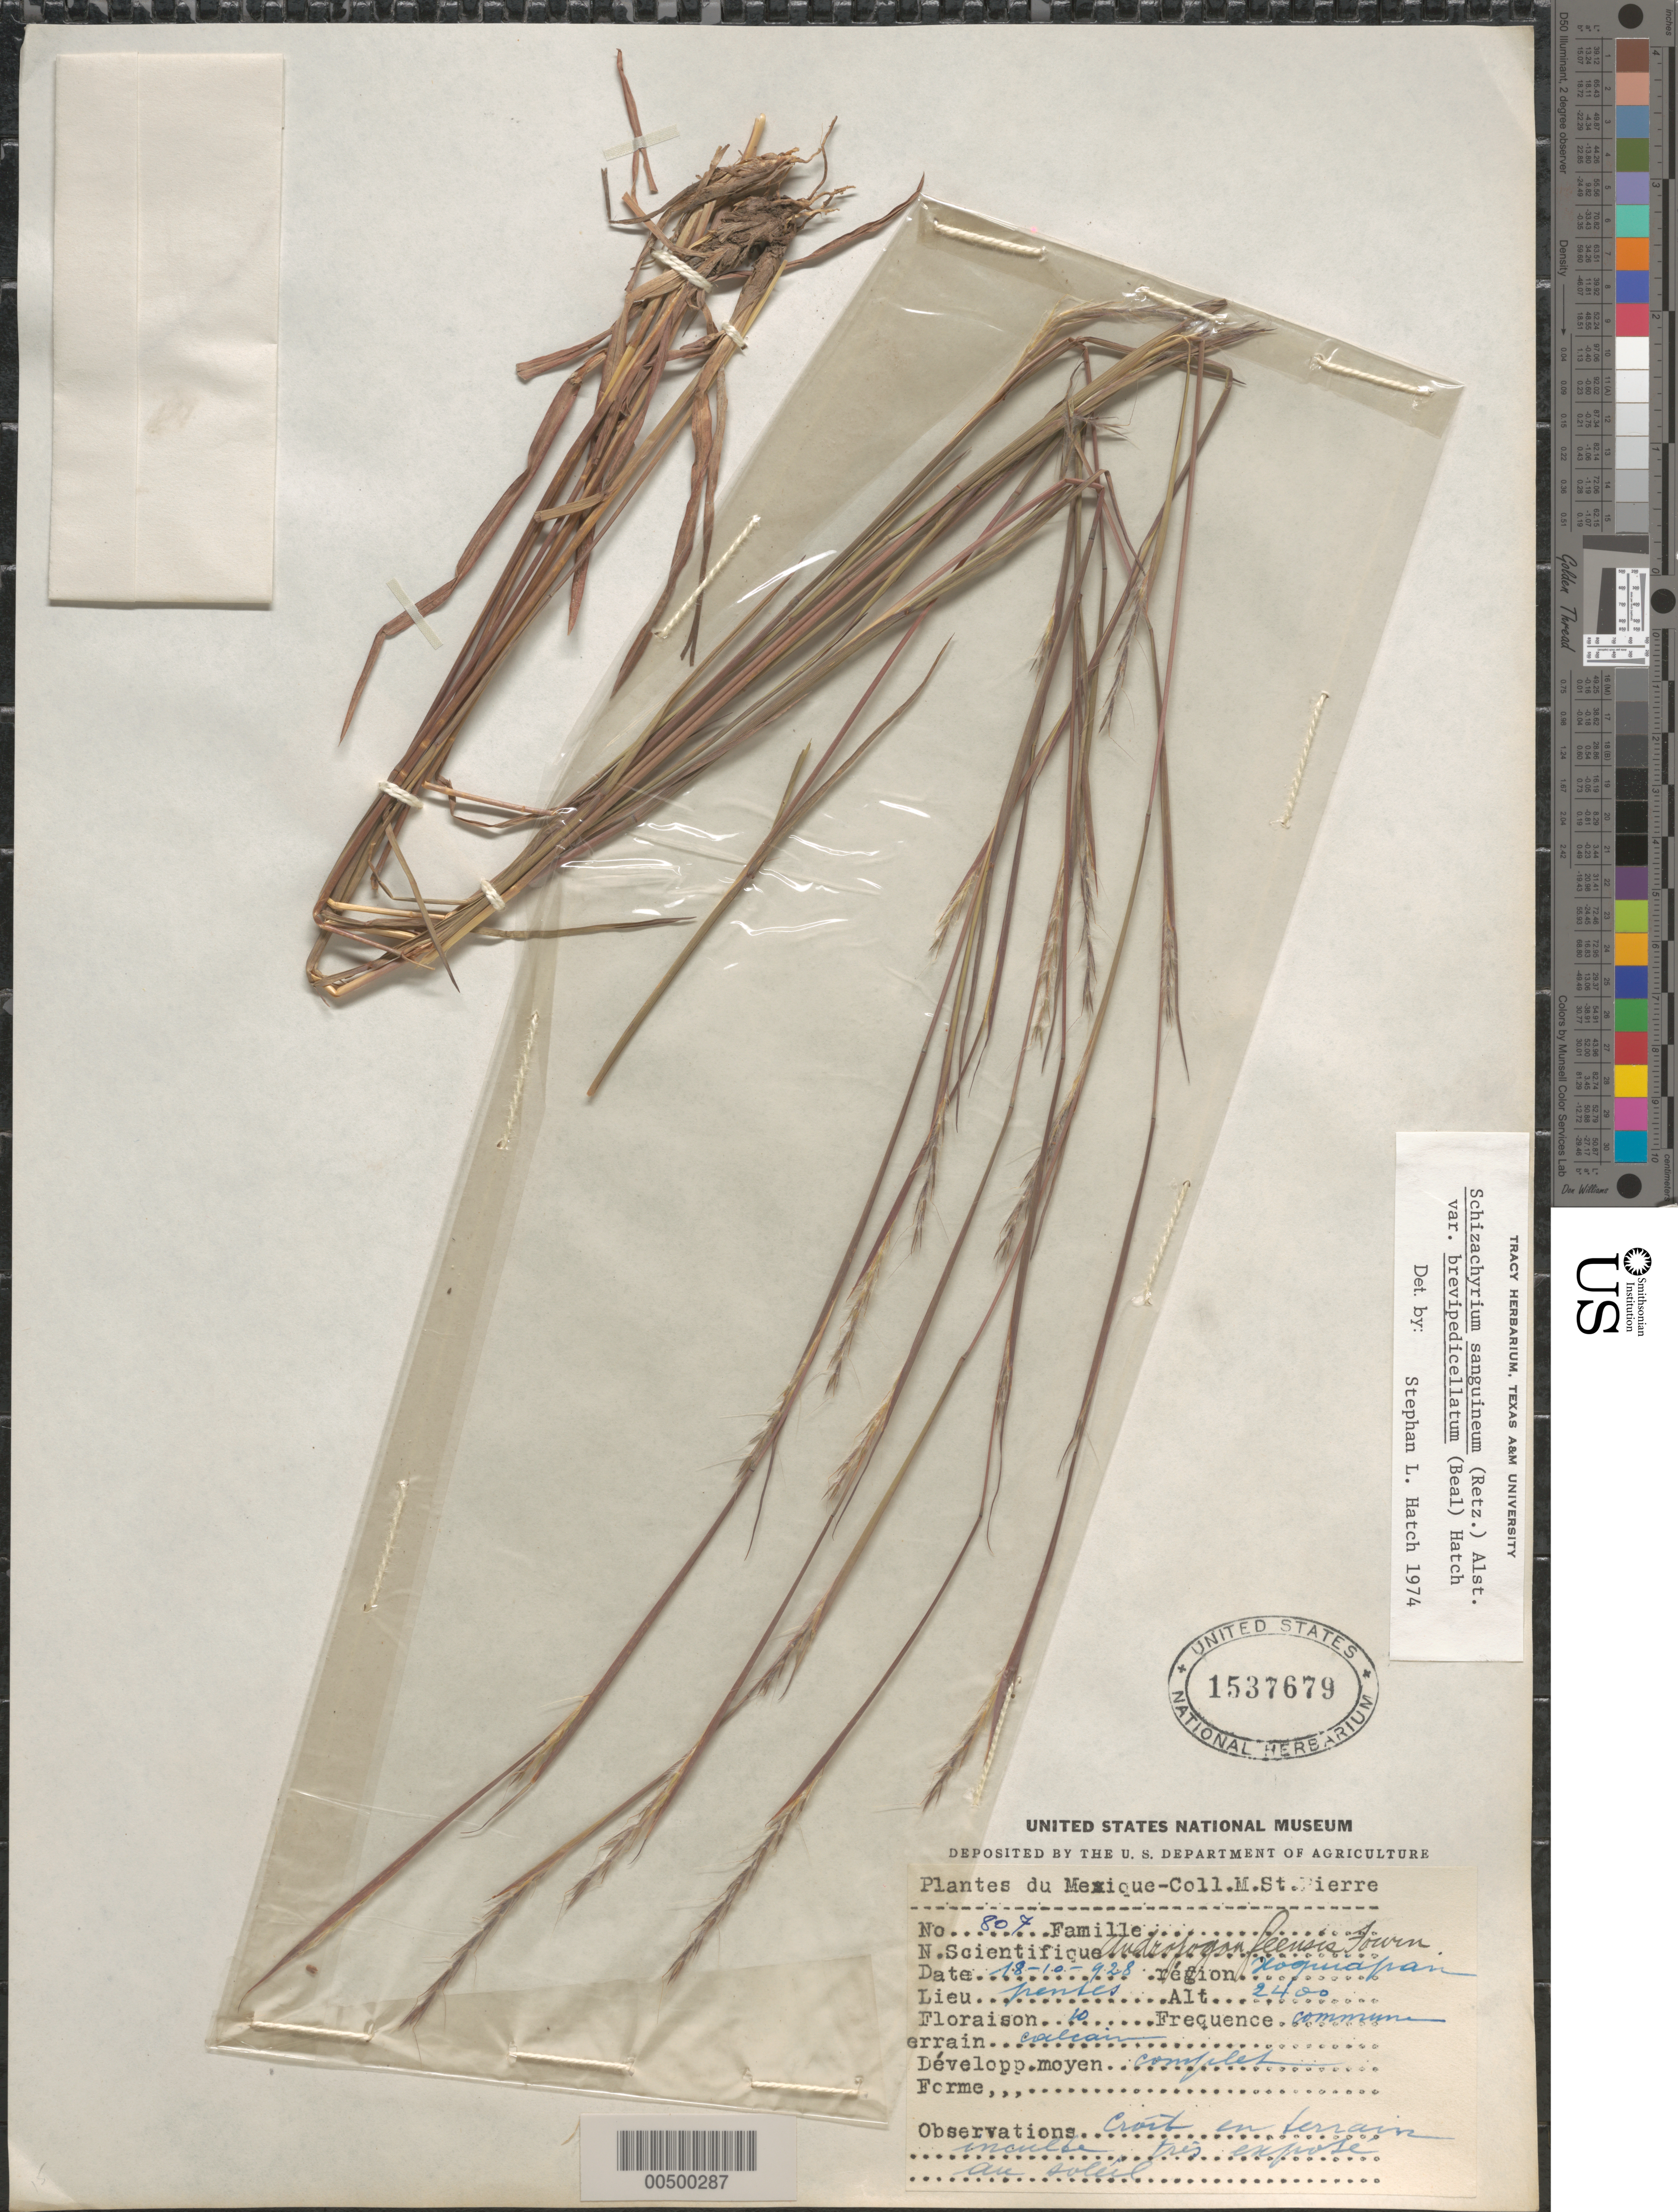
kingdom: Plantae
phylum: Tracheophyta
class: Liliopsida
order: Poales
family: Poaceae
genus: Schizachyrium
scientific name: Schizachyrium sanguineum var. brevipedicellatum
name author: (W.J. Beal) S.L. Hatch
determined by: Hatch, S. L.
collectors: M. Saint-Pierre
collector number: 807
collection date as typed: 18 Oct 1928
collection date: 1928-10-18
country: Mexico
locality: Xoquiapan, pentes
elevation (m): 2400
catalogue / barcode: US 1537679